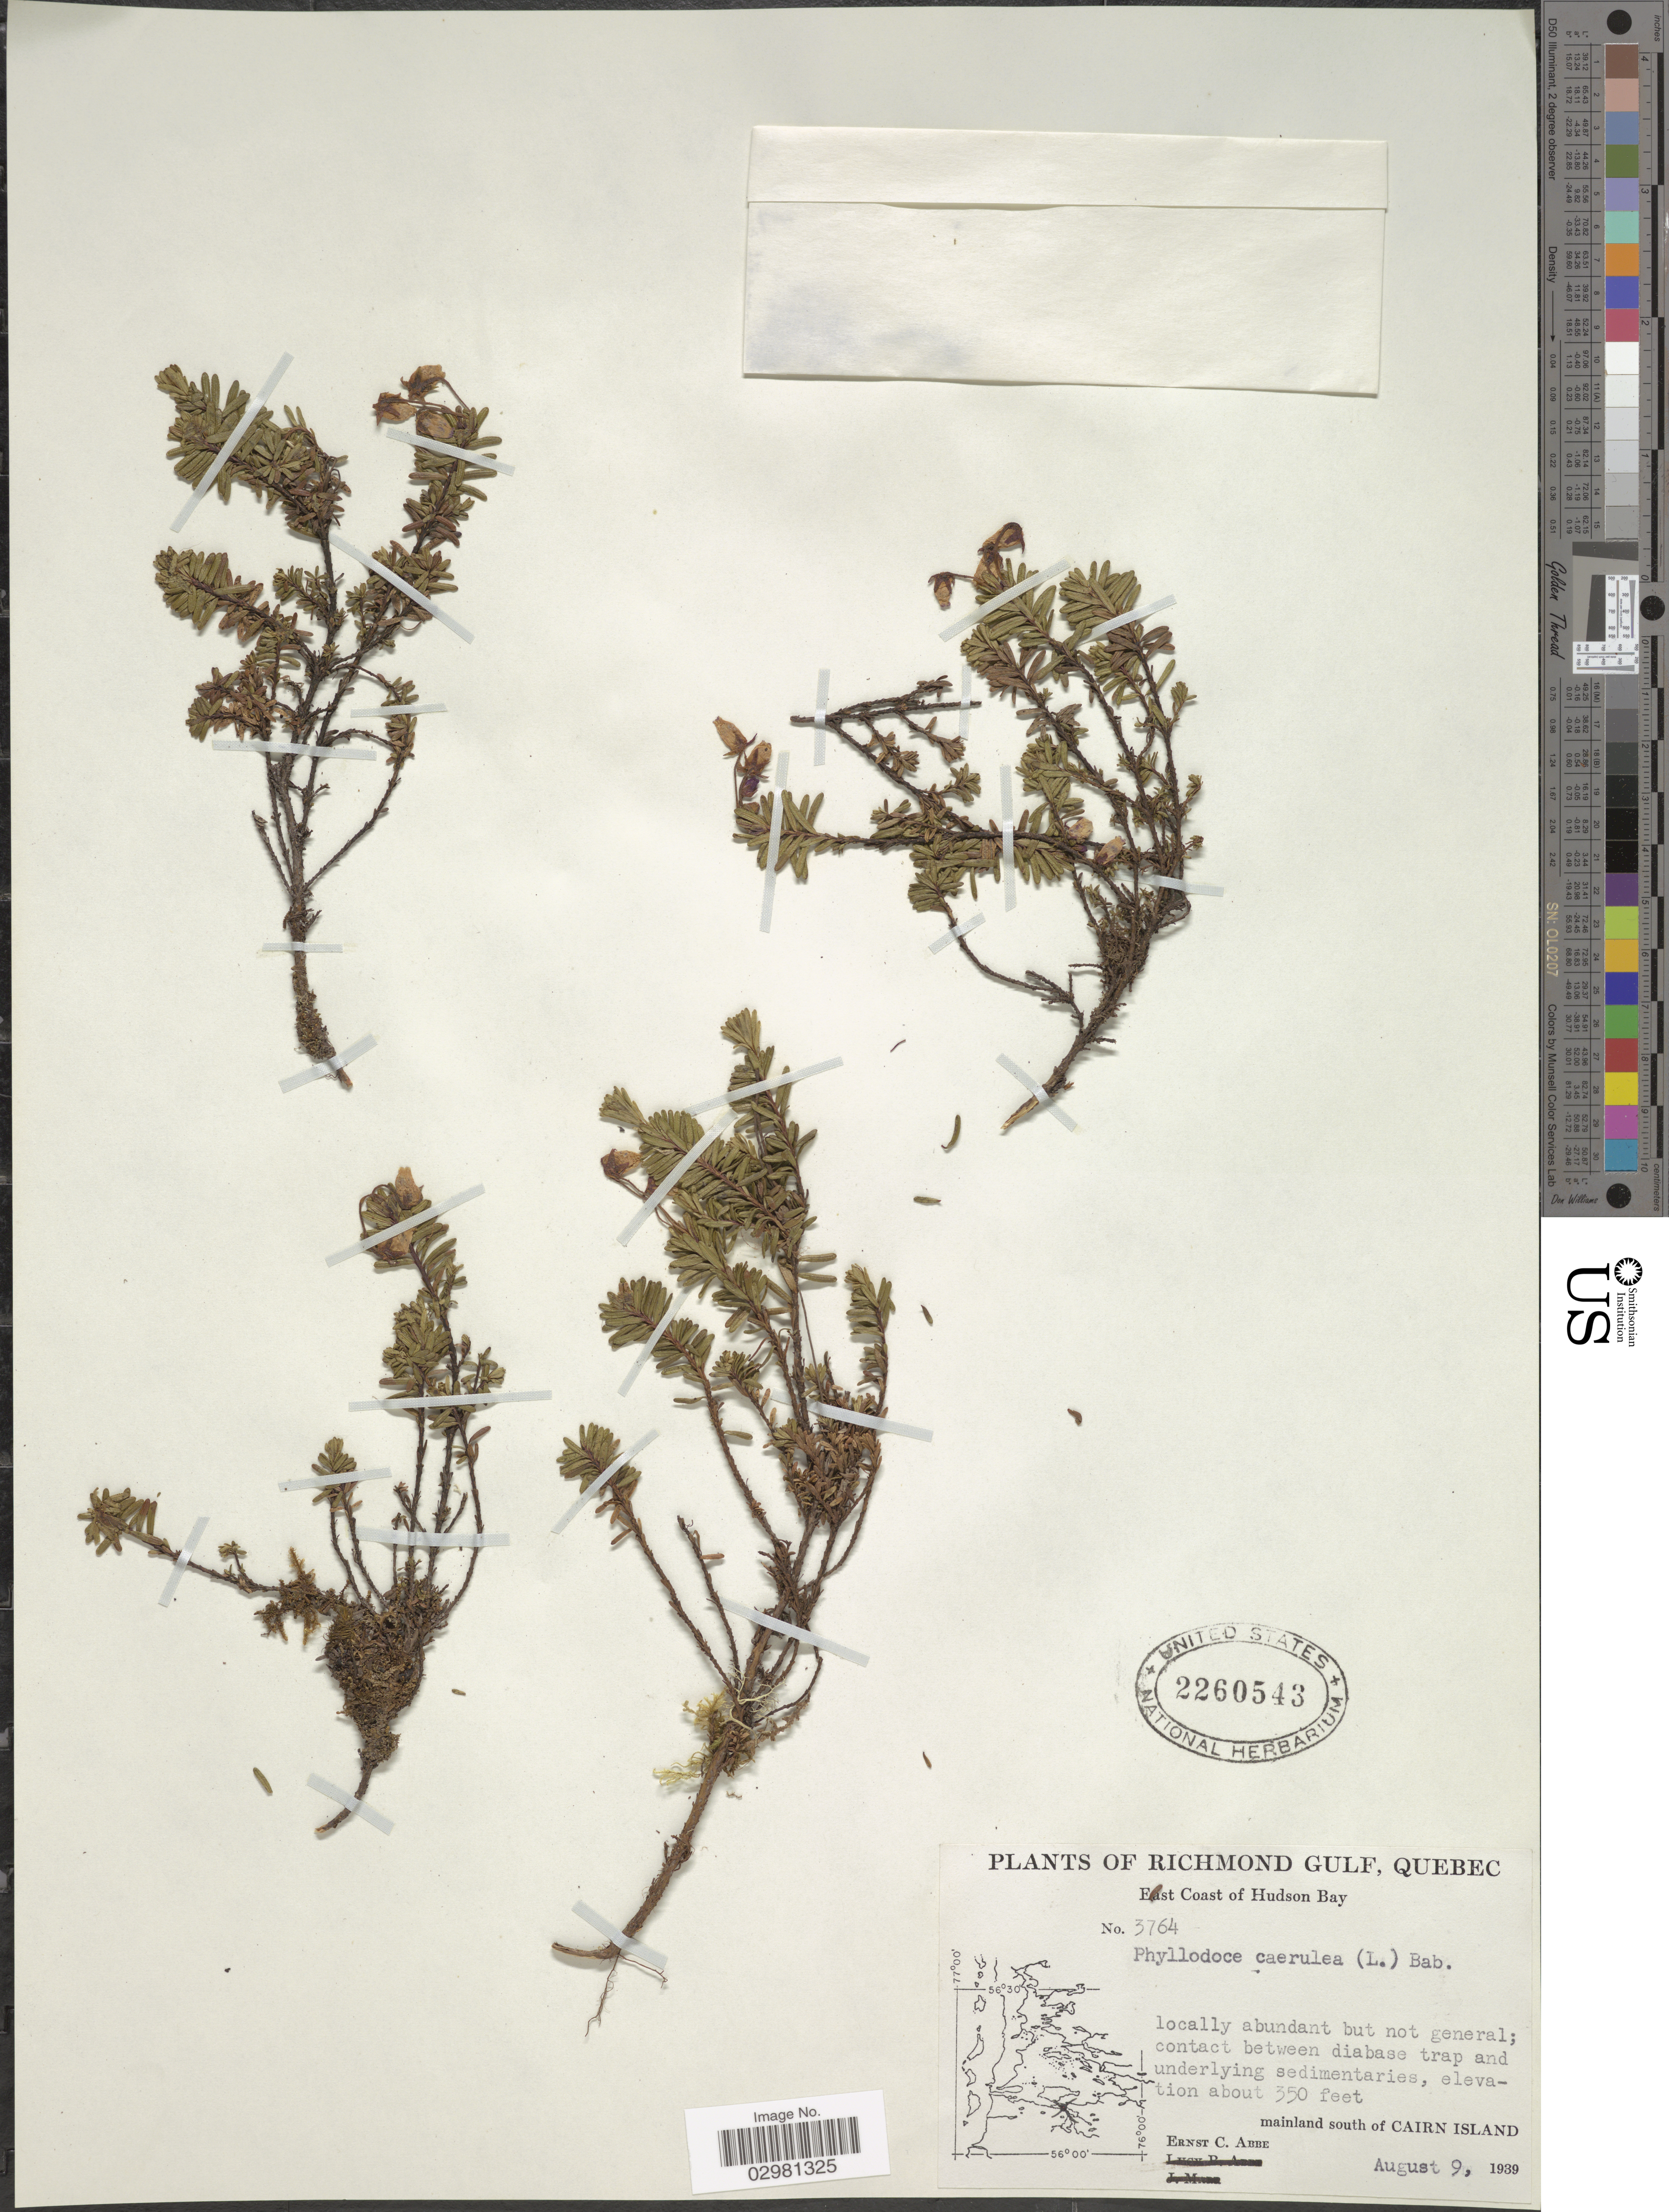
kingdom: Plantae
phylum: Tracheophyta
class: Magnoliopsida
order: Ericales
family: Ericaceae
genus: Phyllodoce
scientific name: Phyllodoce caerulea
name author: (L.) Bab.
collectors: E. C. Abbe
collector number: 3764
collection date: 1939-08-09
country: Canada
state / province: Quebec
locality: Richmond Gulf, mainland south of Cairn Island.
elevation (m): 107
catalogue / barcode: US 2260543